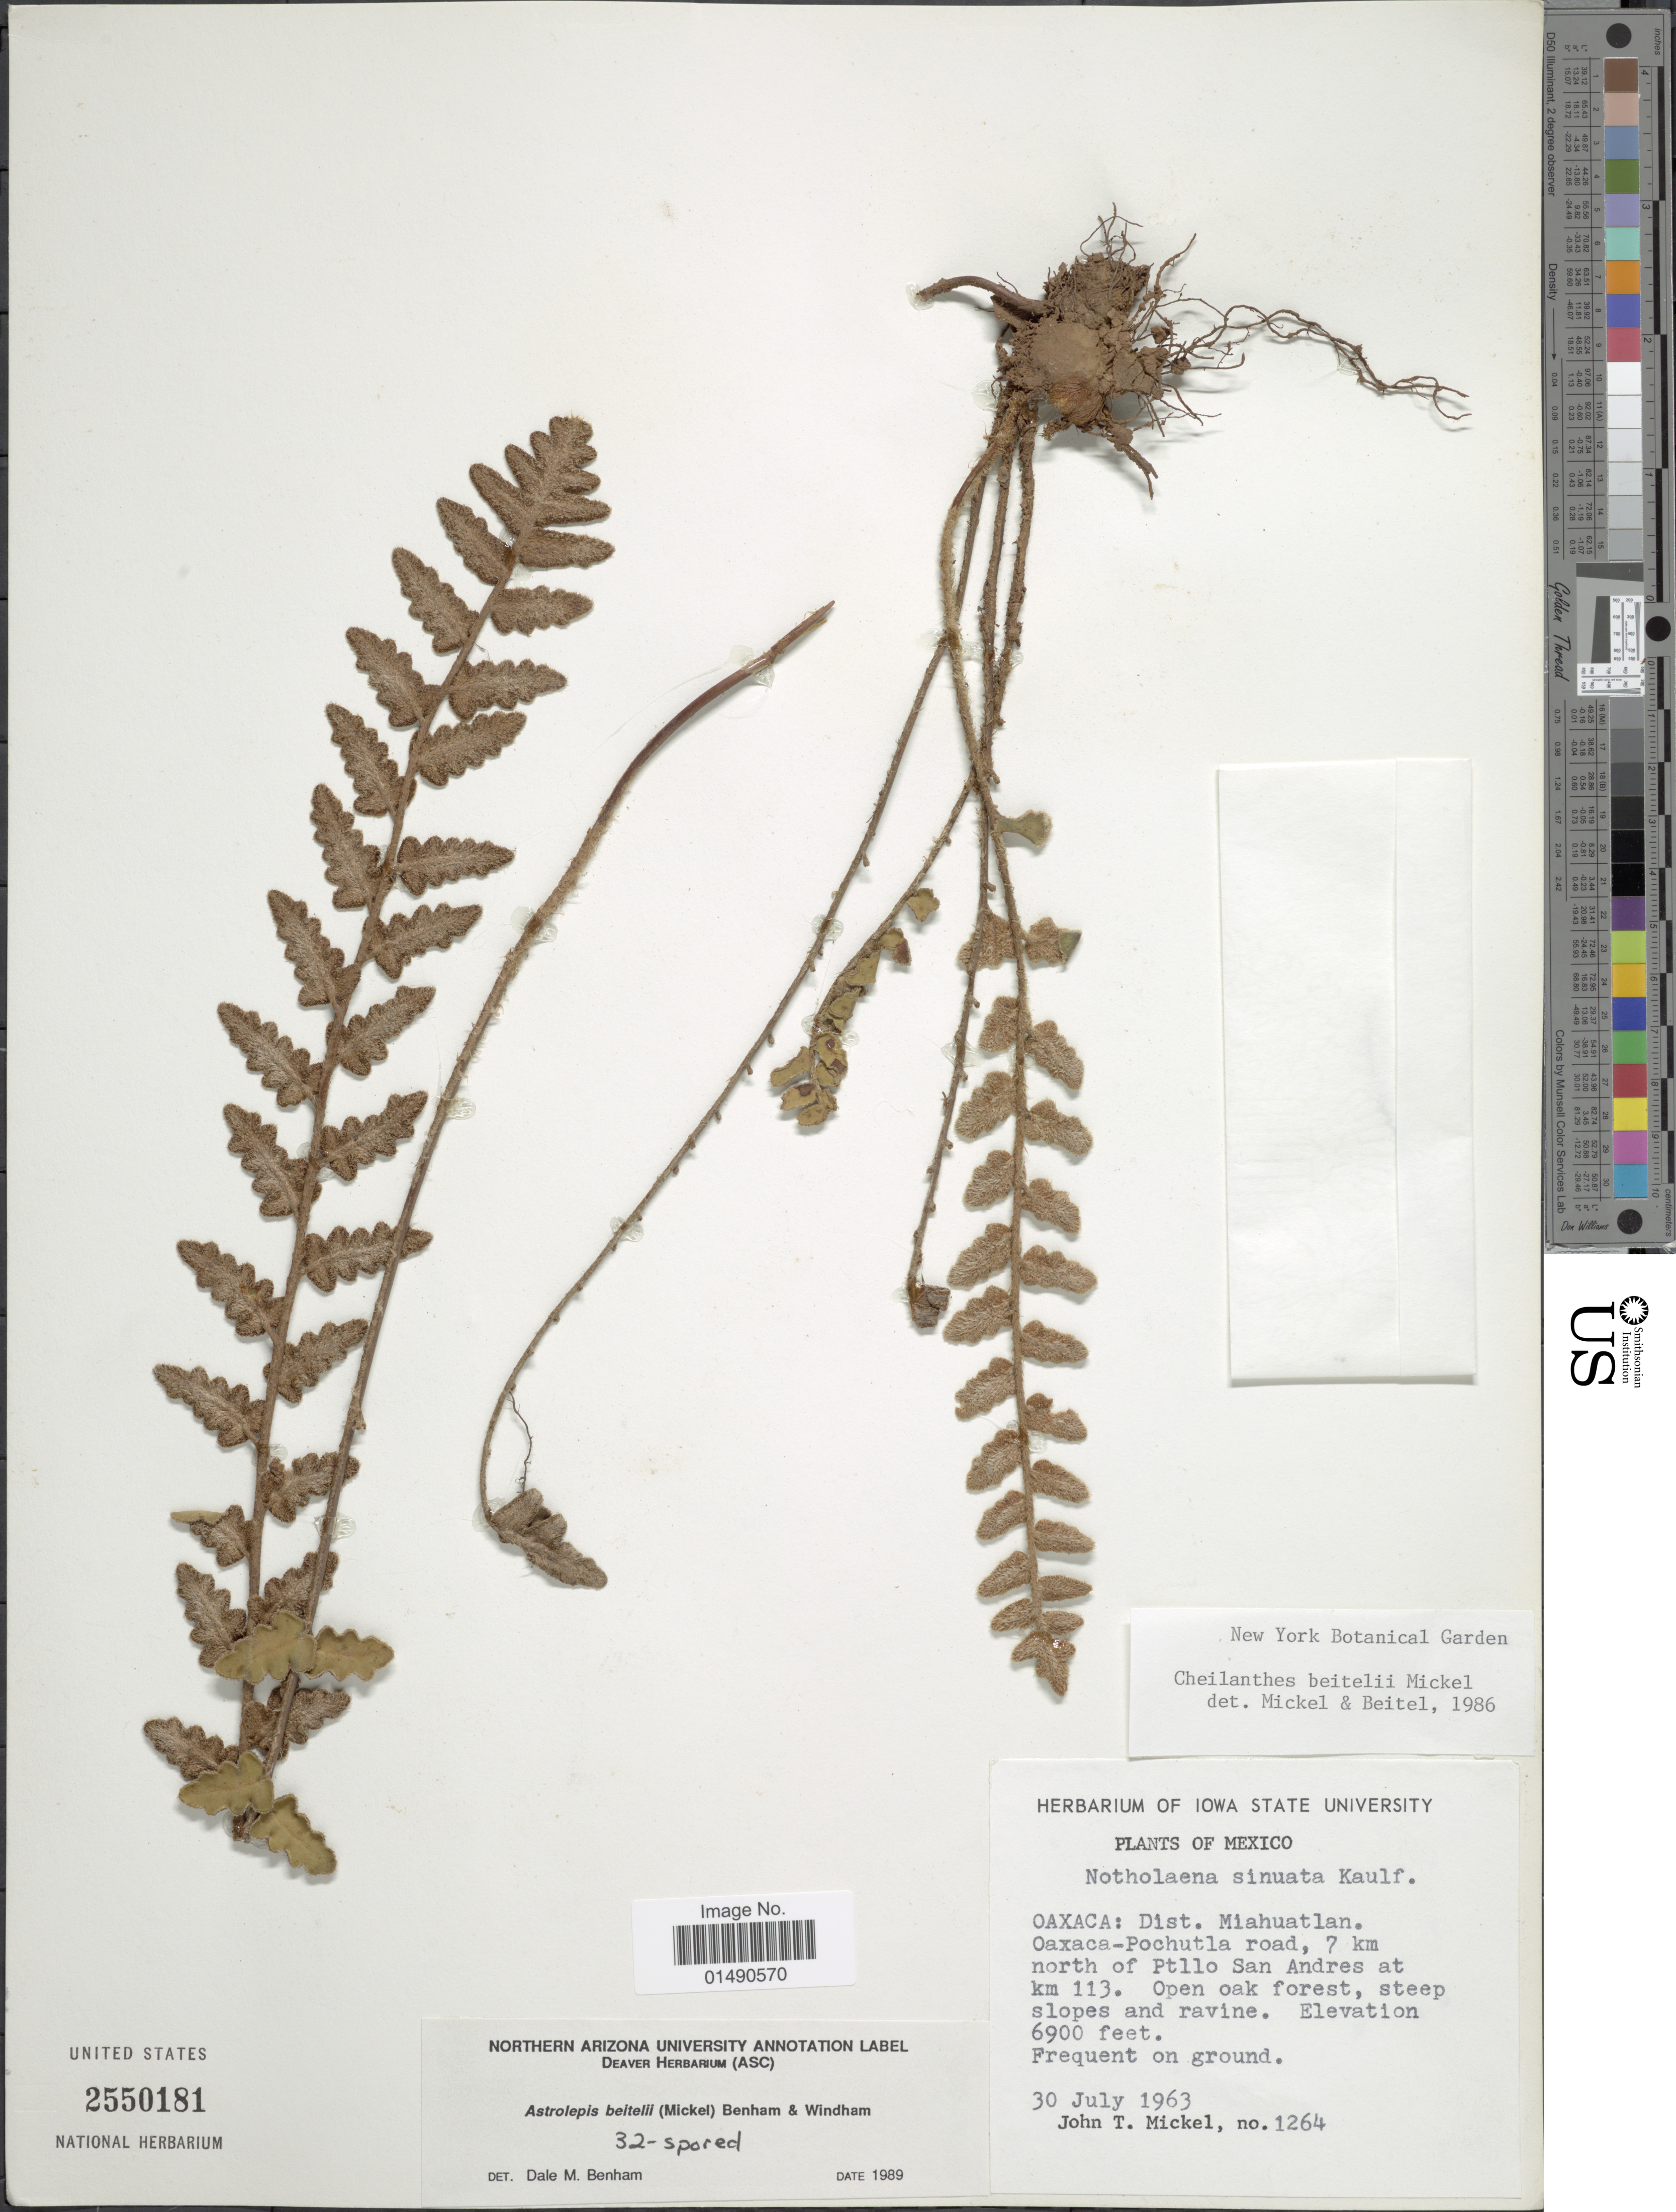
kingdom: Plantae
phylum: Tracheophyta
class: Polypodiopsida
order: Polypodiales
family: Pteridaceae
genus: Astrolepis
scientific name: Astrolepis laevis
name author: (Mart. & Ikonn.-Gal.) Mickel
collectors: J. T. Mickel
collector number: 1264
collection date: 1963-07-30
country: Mexico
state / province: Oaxaca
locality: Dist. Miahuatlan, Oaxaca-Pochutla road, 7 km north of Ptllo San Andres at Km 113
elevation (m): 2103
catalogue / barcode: US 2550181